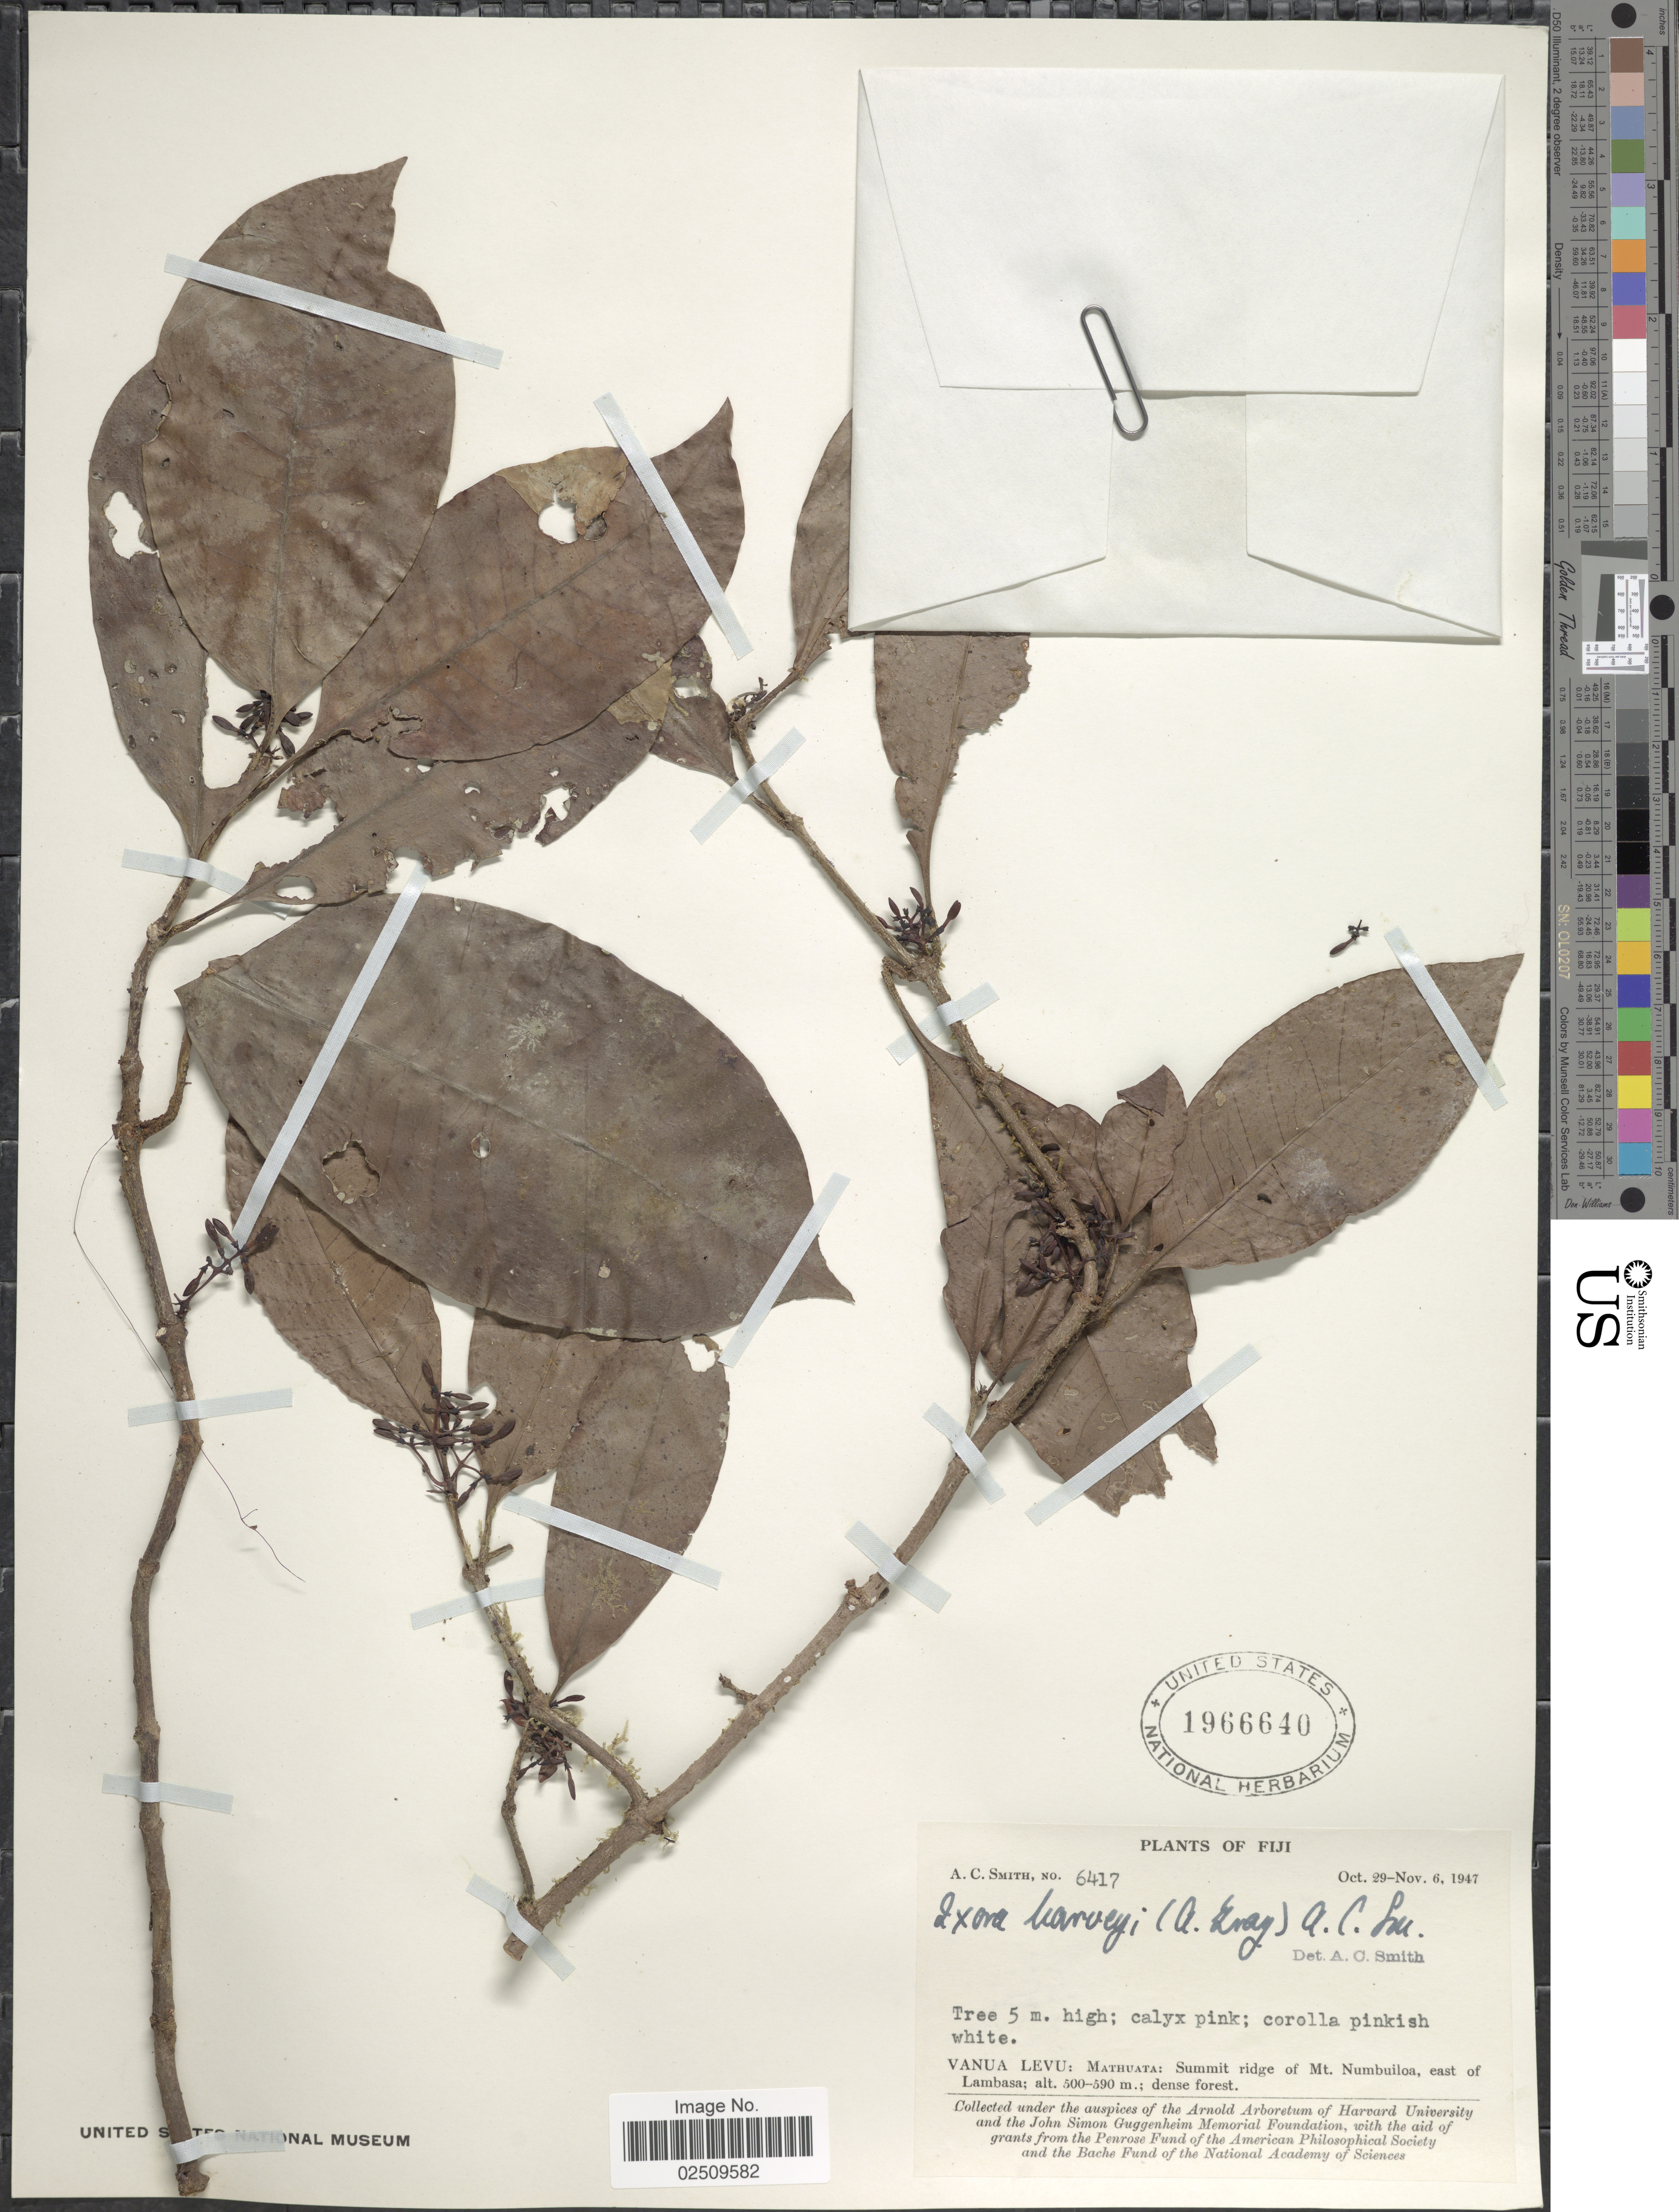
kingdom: Plantae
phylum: Tracheophyta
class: Magnoliopsida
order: Gentianales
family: Rubiaceae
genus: Ixora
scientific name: Ixora harveyi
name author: (A. Gray) A.C. Sm.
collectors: A. C. Smith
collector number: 6417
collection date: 1947-10-29/1947-11-06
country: Fiji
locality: Vanua Levu: Mathuata: Summit ridge of Mt Numbuiloa, east of Lambasa; dense forest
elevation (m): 500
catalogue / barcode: US 1966640